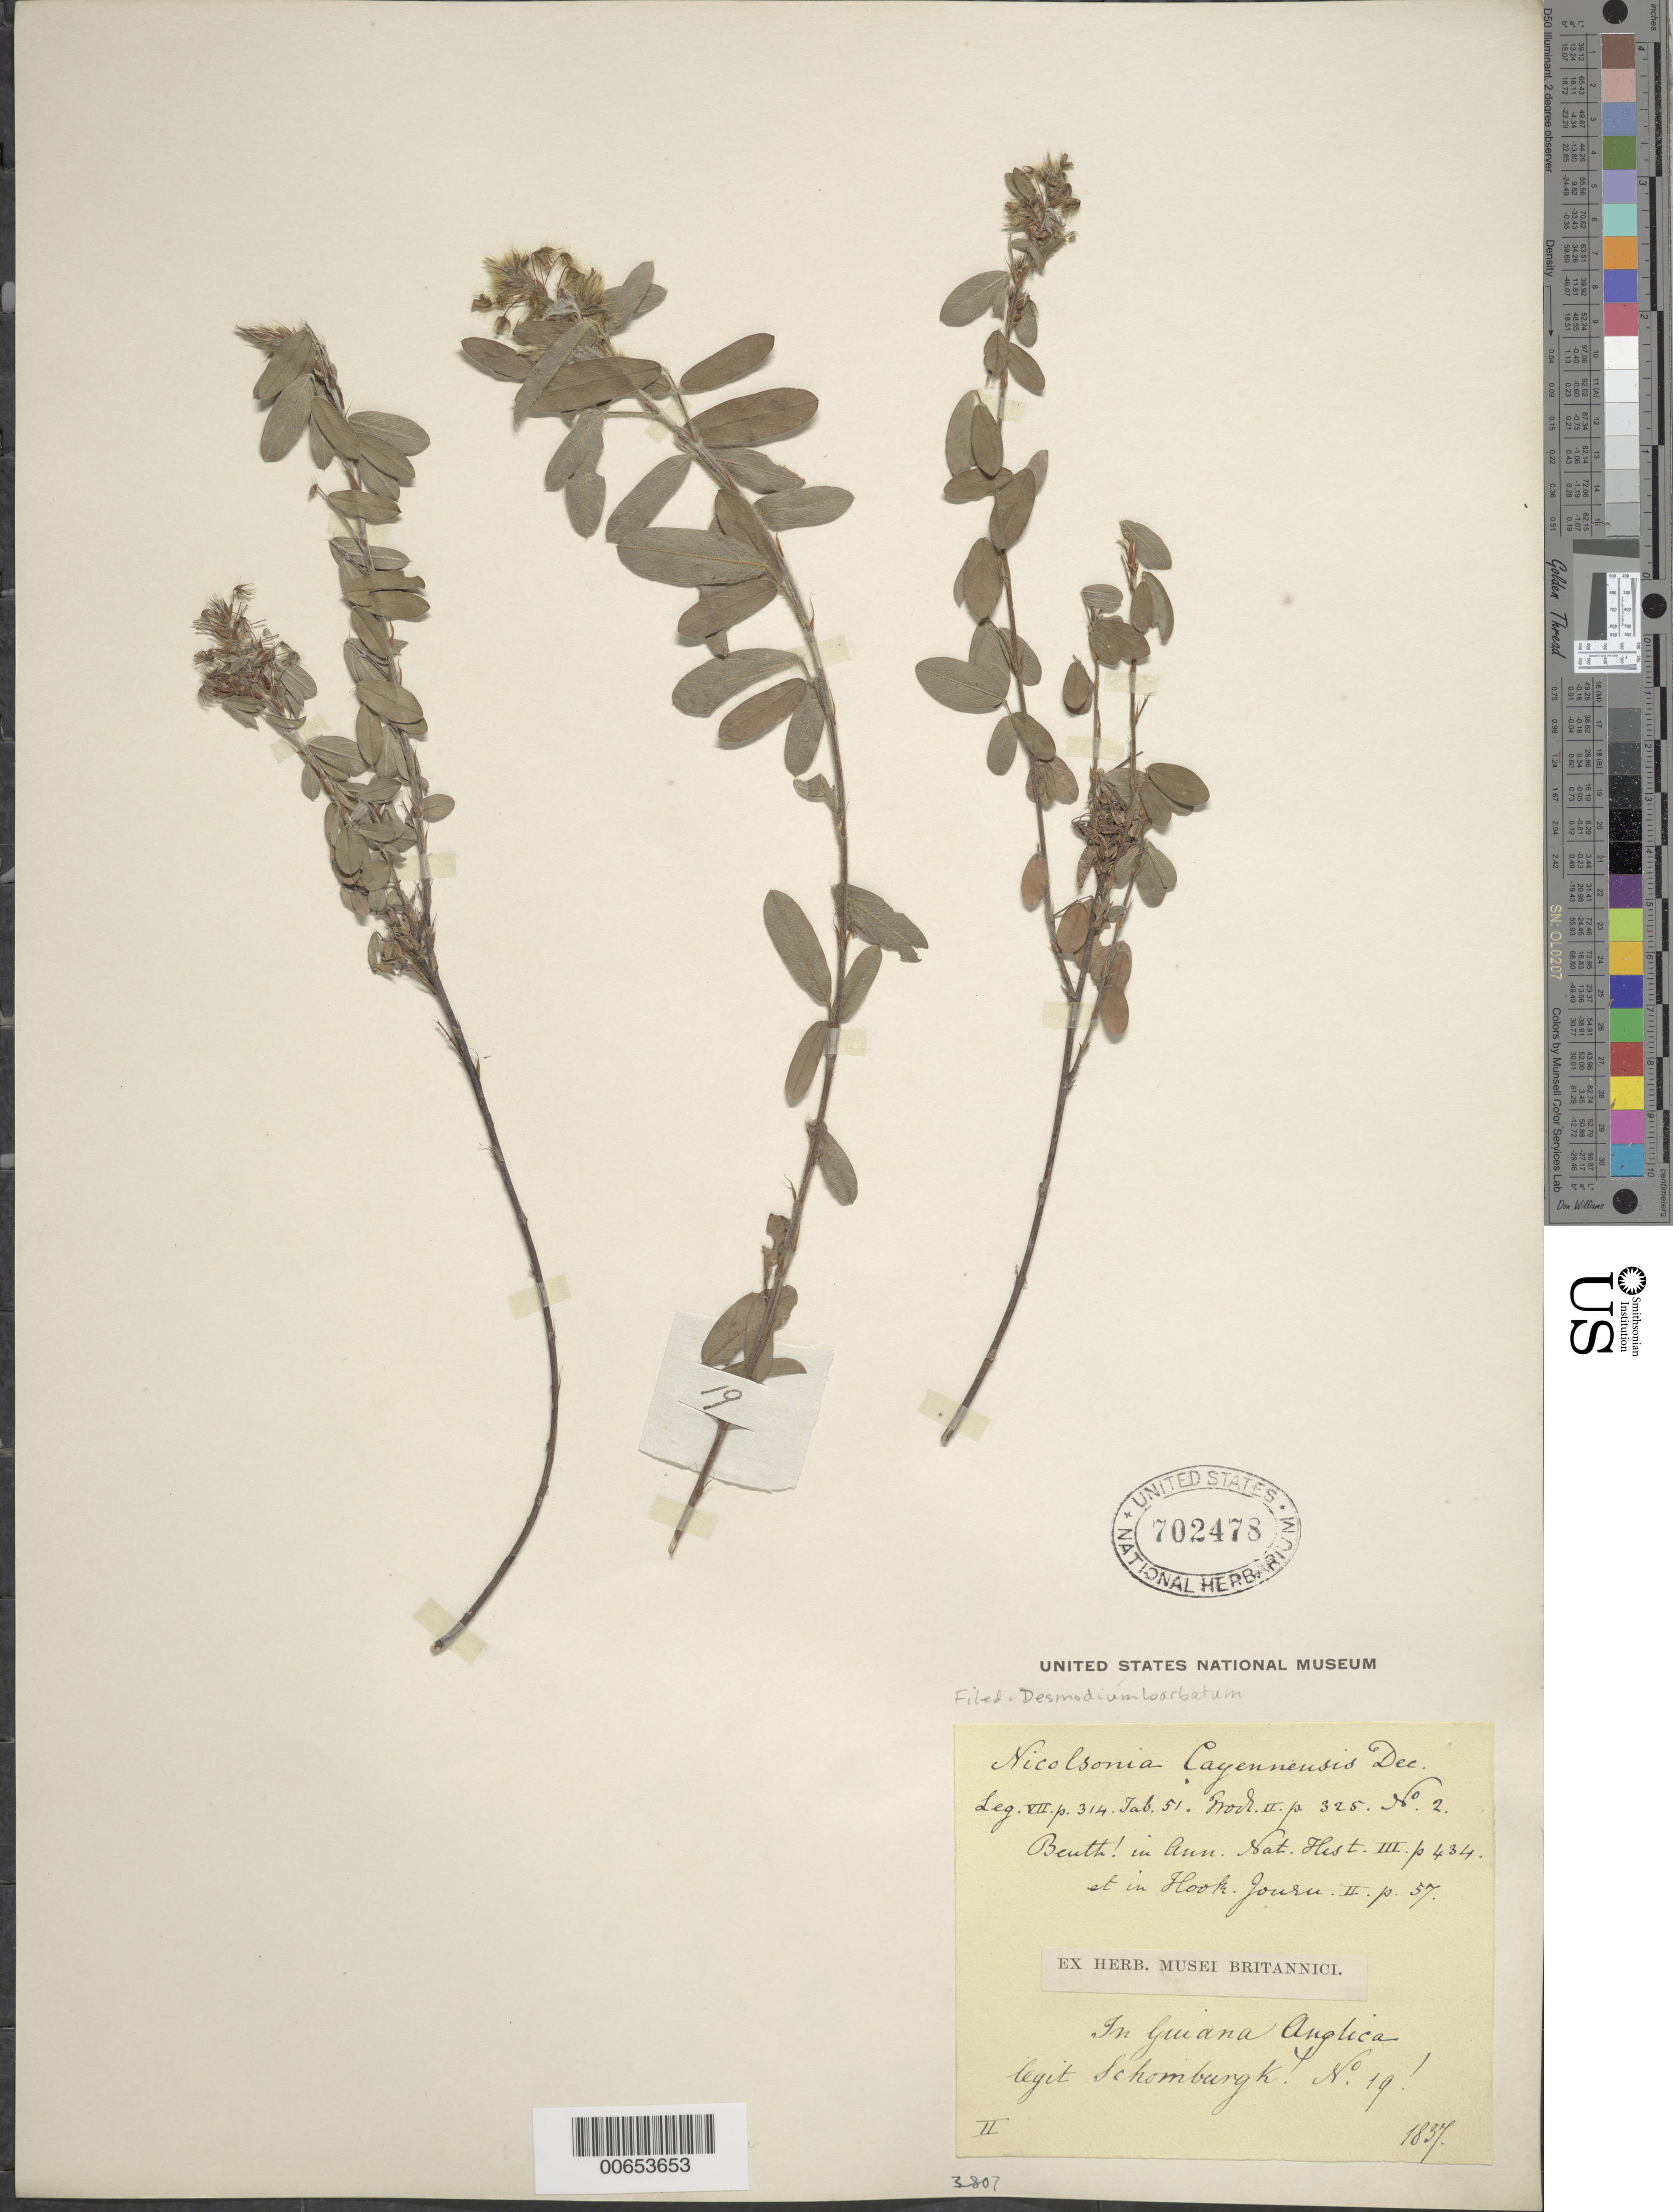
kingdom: Plantae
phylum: Tracheophyta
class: Magnoliopsida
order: Fabales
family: Fabaceae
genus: Grona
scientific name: Grona barbata var. barbata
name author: (L.) H. Ohashi & K. Ohashi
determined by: Strong, Mark T., (BOT), Smithsonian Institution - National Museum of Natural History (UNITED STATES)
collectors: R. H. Schomburgk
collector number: I 19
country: Guyana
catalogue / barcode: US 702478